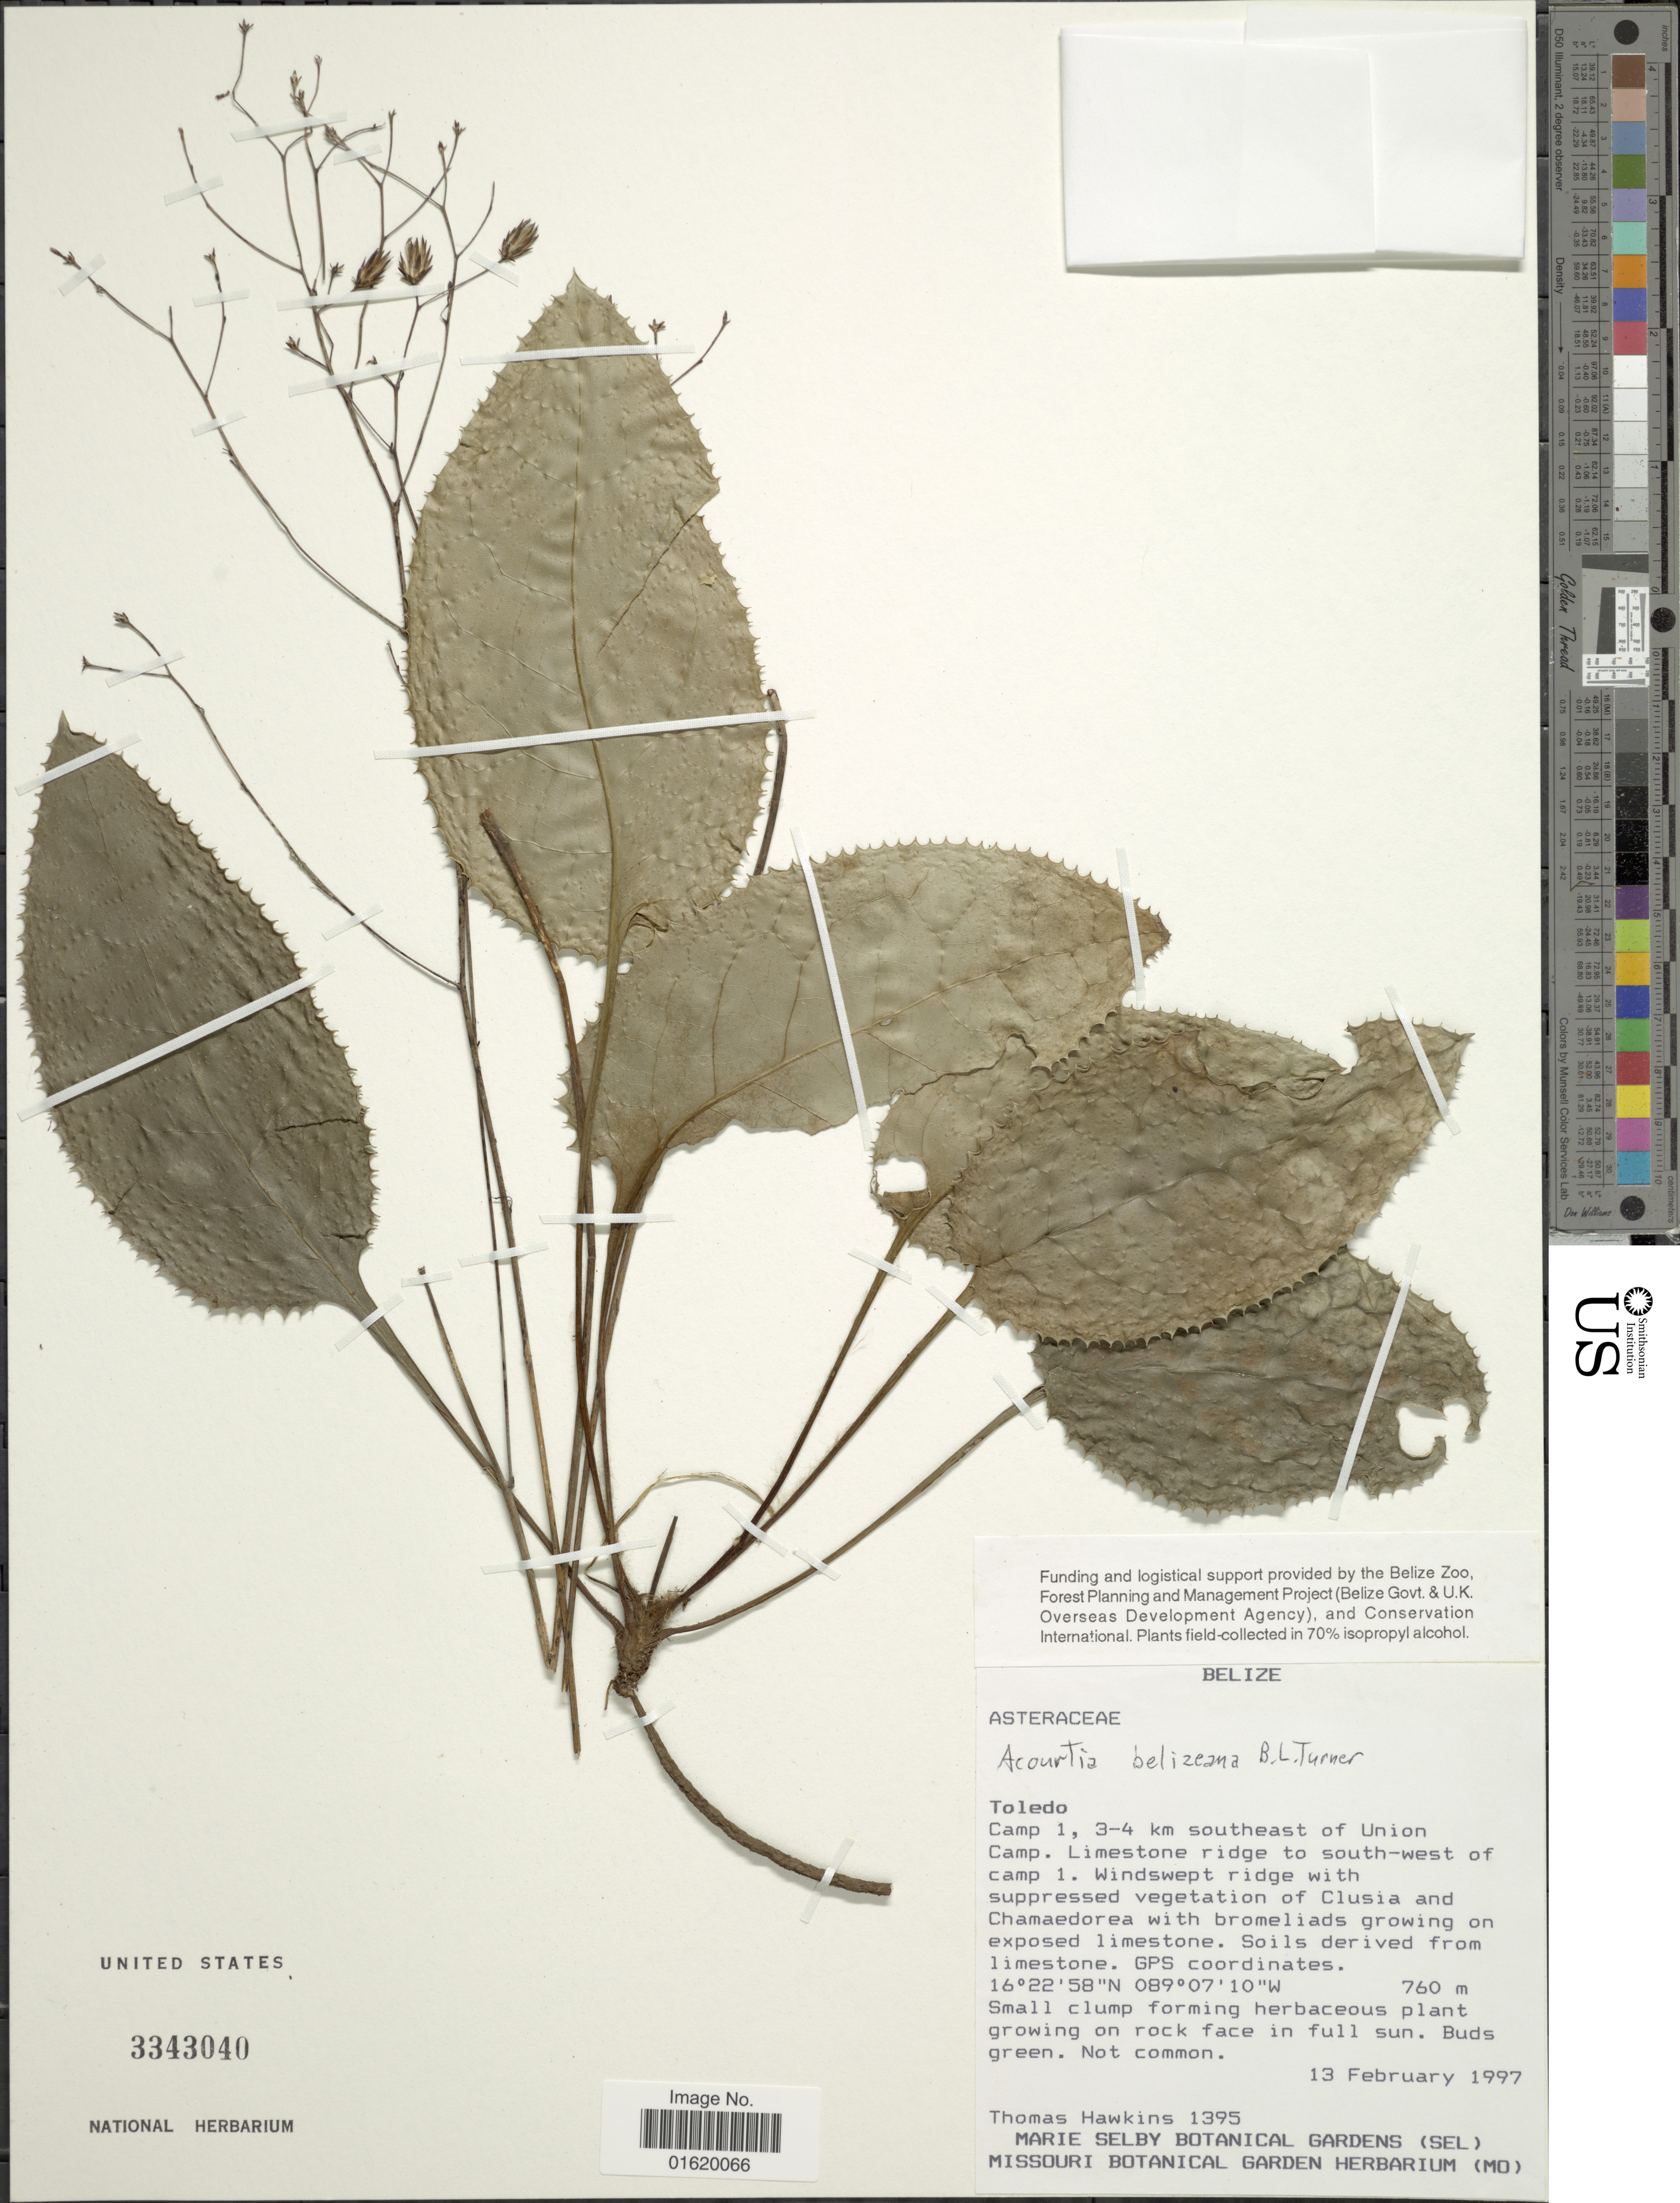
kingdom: Plantae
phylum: Tracheophyta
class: Magnoliopsida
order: Asterales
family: Asteraceae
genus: Acourtia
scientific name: Acourtia belizeana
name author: B.L. Turner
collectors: T. Hawkins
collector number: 1395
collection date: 1997-02-13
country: Belize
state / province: Toledo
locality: Cano 1, 3-4 km southeast of Union Camp, Limestone ridge to south-west of camp 1, Windswept ridge with suppressed vegetation of Cluia and Chamaedorea with bromeliads growing on exposed limestone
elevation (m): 760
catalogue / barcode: US 3343040